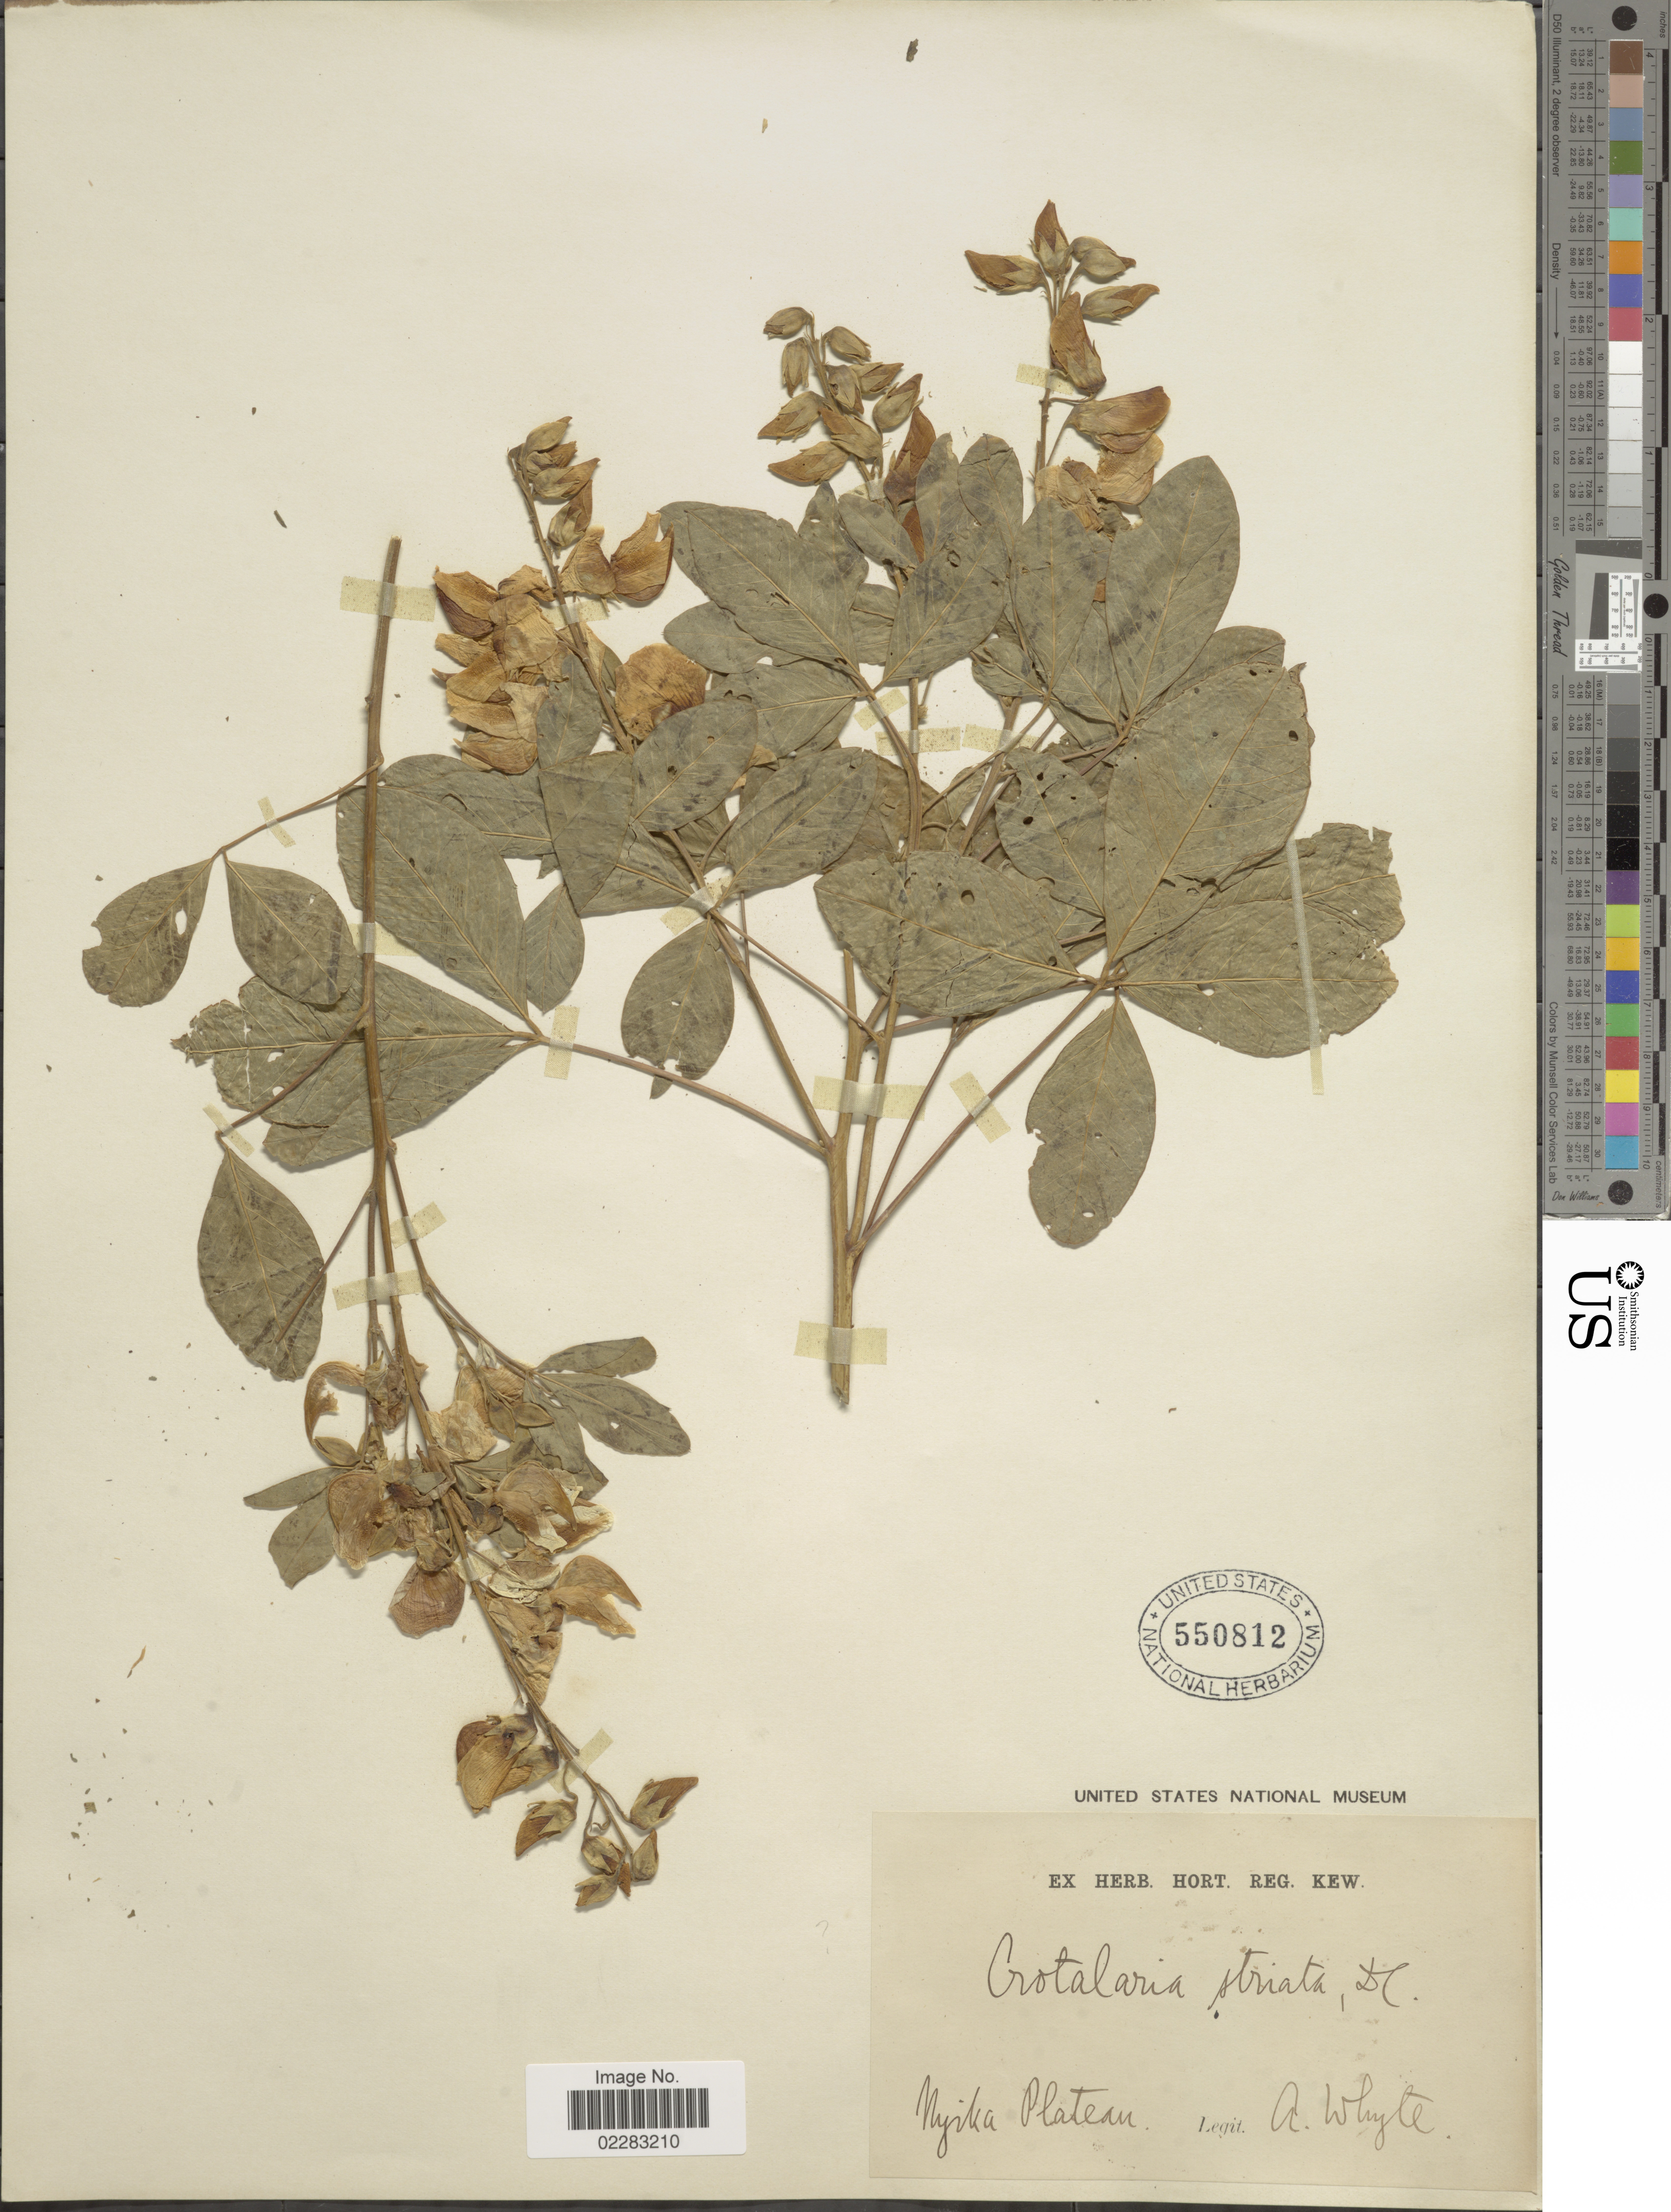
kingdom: Plantae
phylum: Tracheophyta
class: Magnoliopsida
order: Fabales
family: Fabaceae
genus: Crotalaria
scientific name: Crotalaria pallida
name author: Aiton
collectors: A. Whyte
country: Kenya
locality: Nyika Plateau.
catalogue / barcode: US 550812